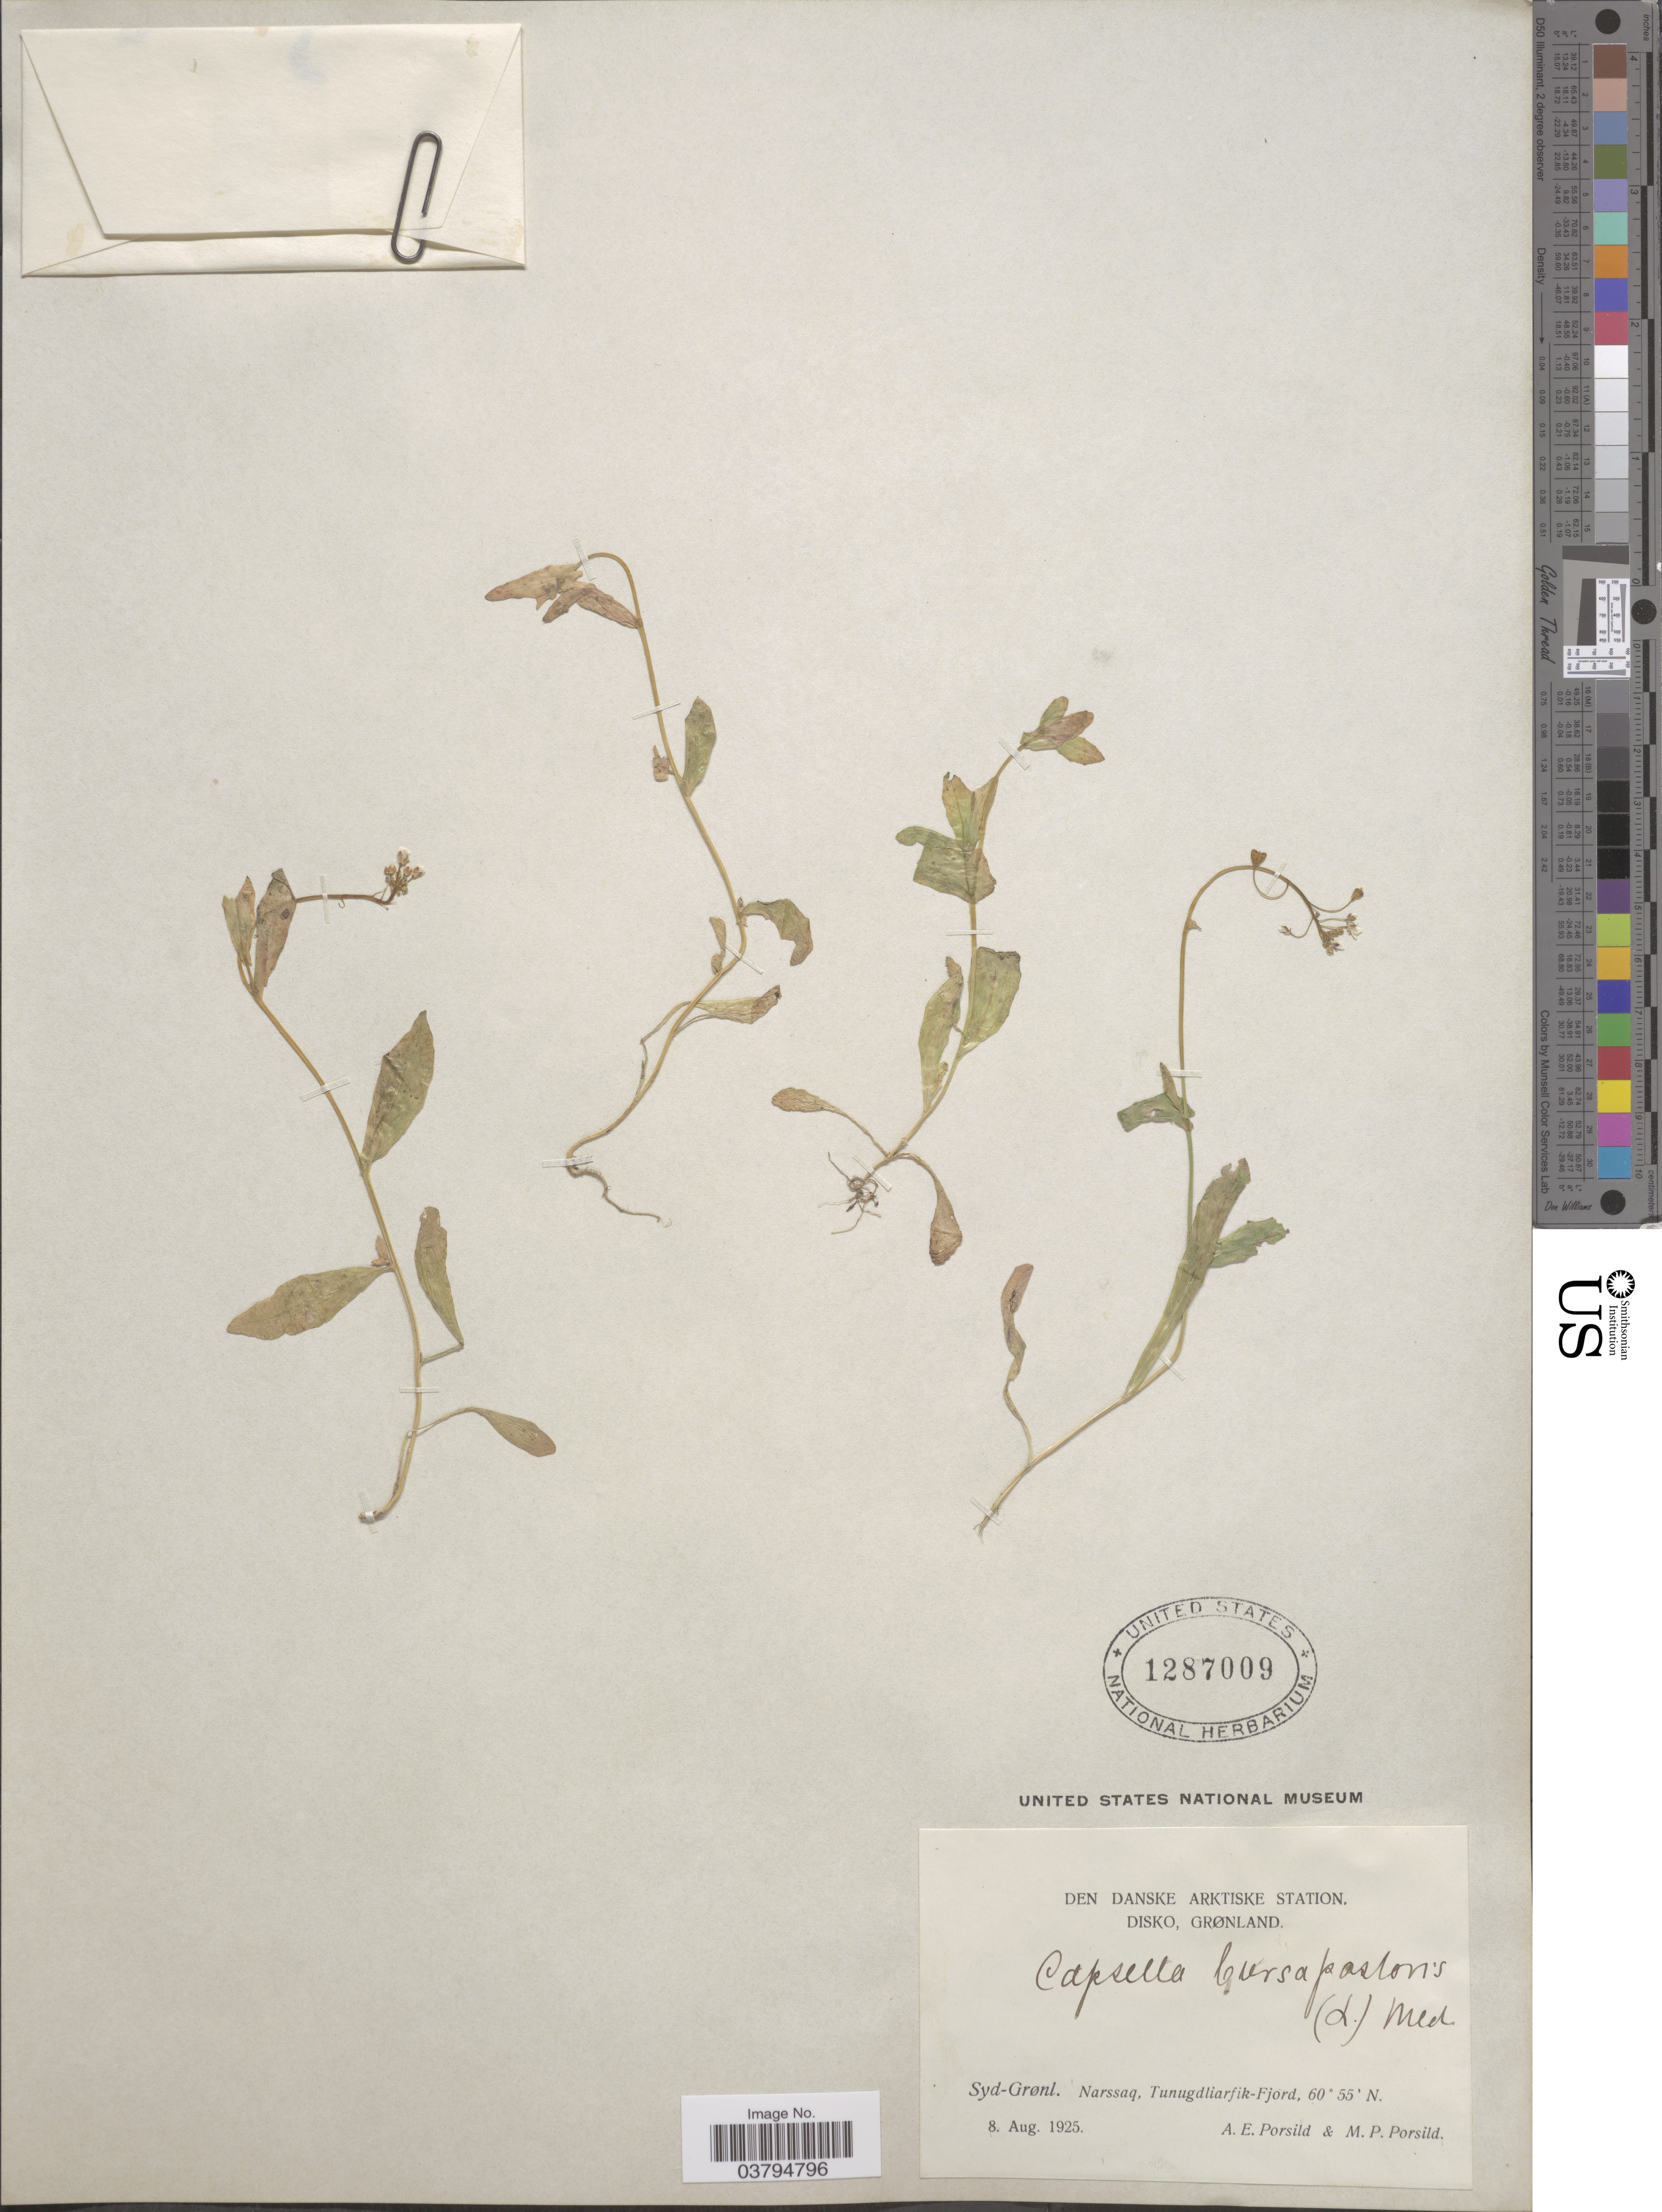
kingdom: Plantae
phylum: Tracheophyta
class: Magnoliopsida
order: Brassicales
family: Brassicaceae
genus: Capsella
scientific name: Capsella bursa-pastoris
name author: (L.) Medik.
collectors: A. E. Porsild & M. P. Porsild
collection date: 1925-08-08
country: Greenland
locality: Den Danske Arktiske Station. Disko. Syd-Grønl. Narssaq, Tunugdliarfik-Fjord.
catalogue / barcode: US 1287009